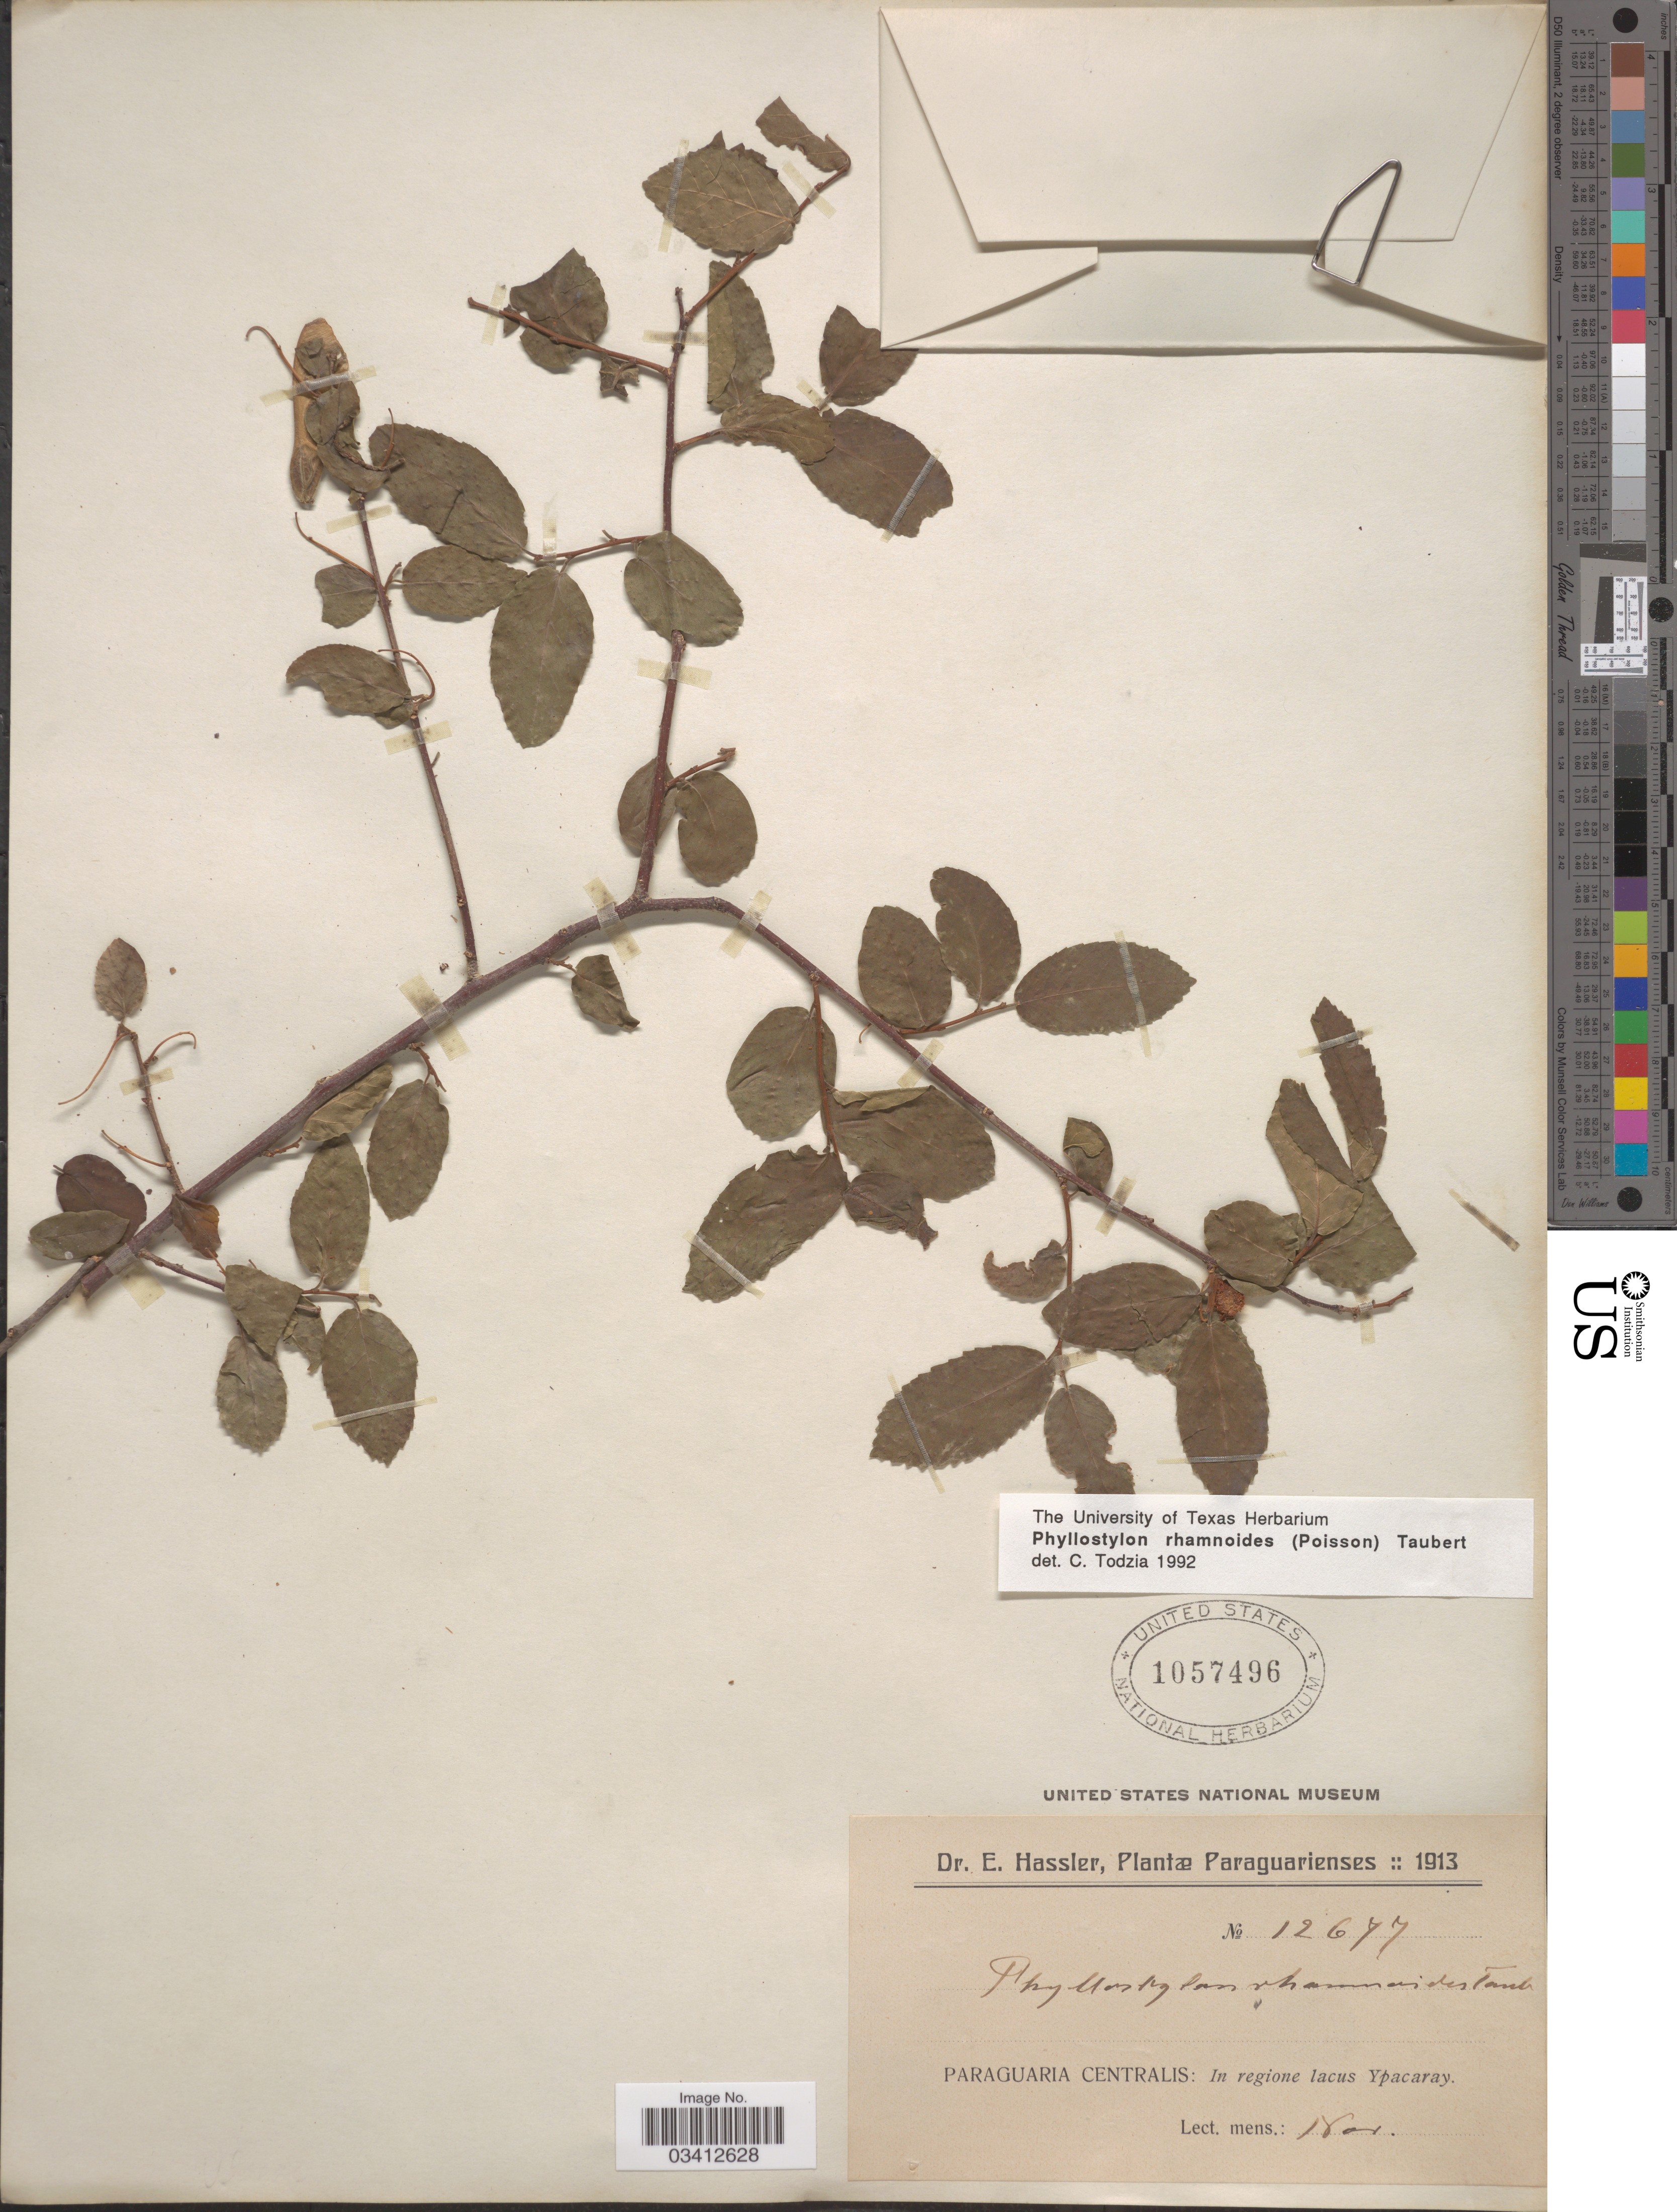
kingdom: Plantae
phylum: Tracheophyta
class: Magnoliopsida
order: Rosales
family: Ulmaceae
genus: Phyllostylon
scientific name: Phyllostylon rhamnoides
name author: (J. Poiss.) Taub.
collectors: E. Hassler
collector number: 12677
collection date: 1913-11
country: Paraguay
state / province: Paraguari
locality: Paraguaria Centralis: In regione lacus Ypacaray.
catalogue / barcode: US 1057496